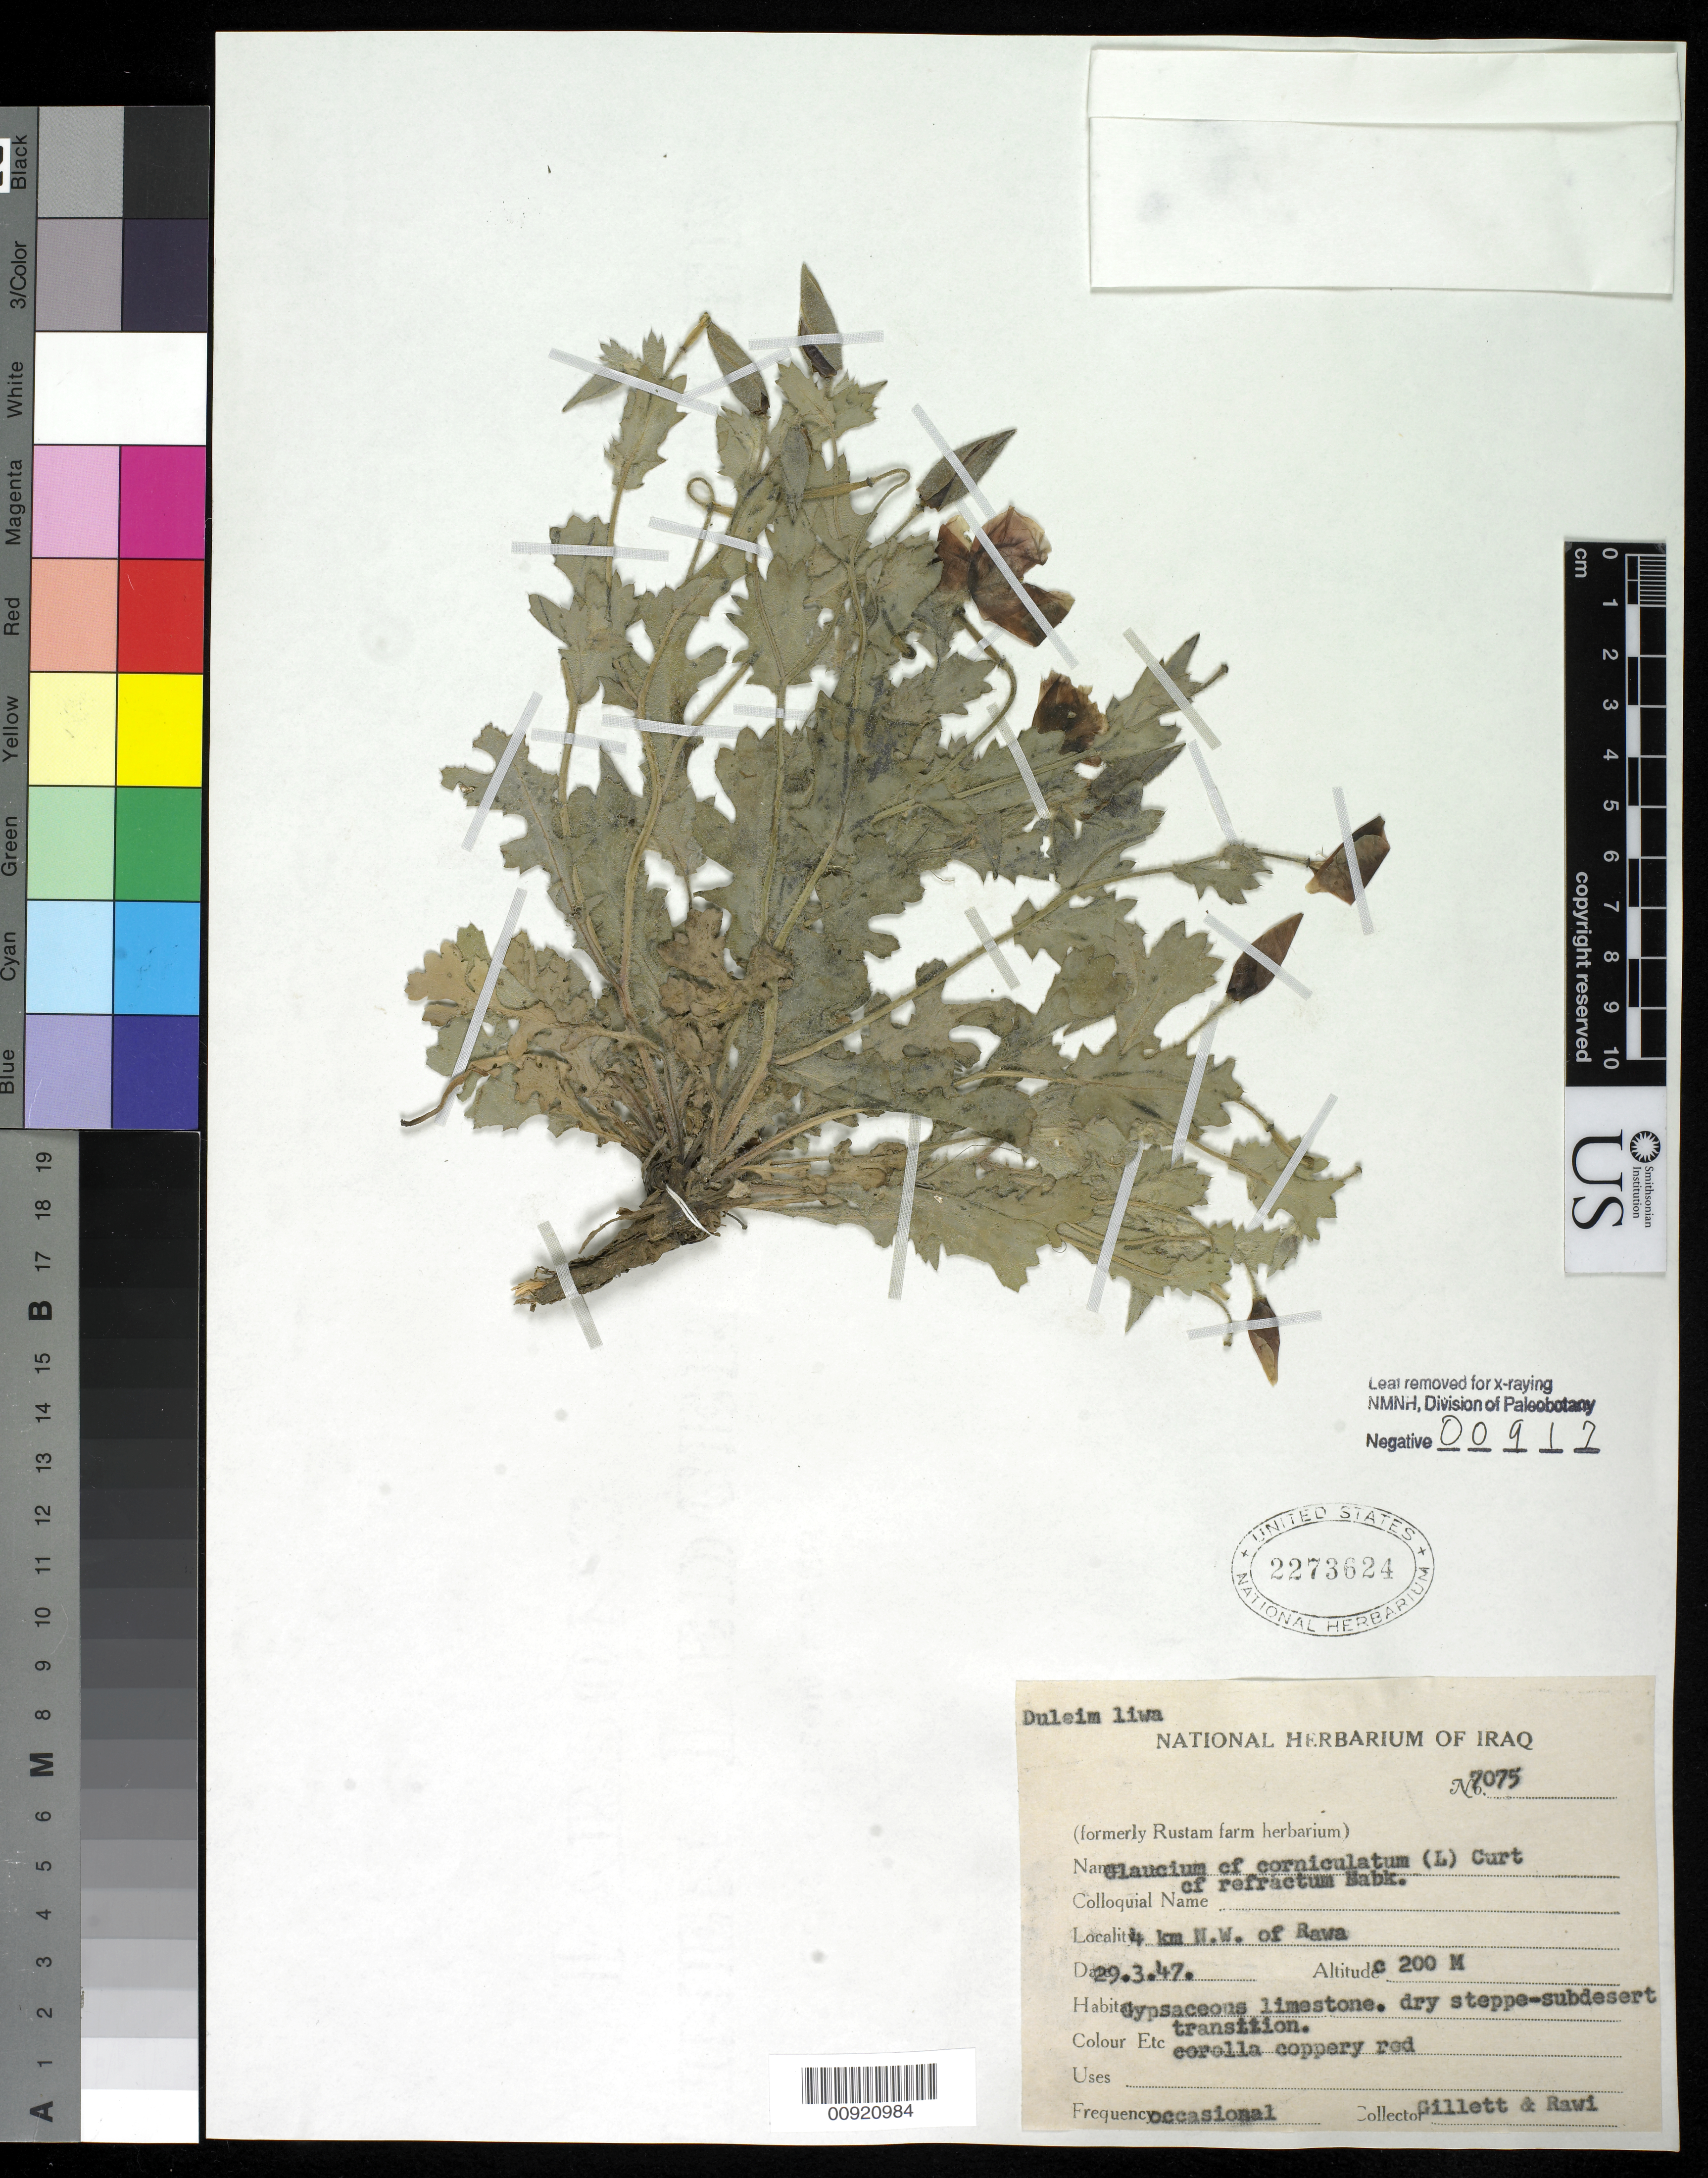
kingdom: Plantae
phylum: Tracheophyta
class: Magnoliopsida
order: Ranunculales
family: Papaveraceae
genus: Glaucium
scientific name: Glaucium corniculatum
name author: Curt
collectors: Gillett, -- & -. Rawi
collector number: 7075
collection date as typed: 29 Mar 1947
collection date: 1947-03-29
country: Iraq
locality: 4 km N.W. of Rawa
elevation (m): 200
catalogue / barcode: US 2273624